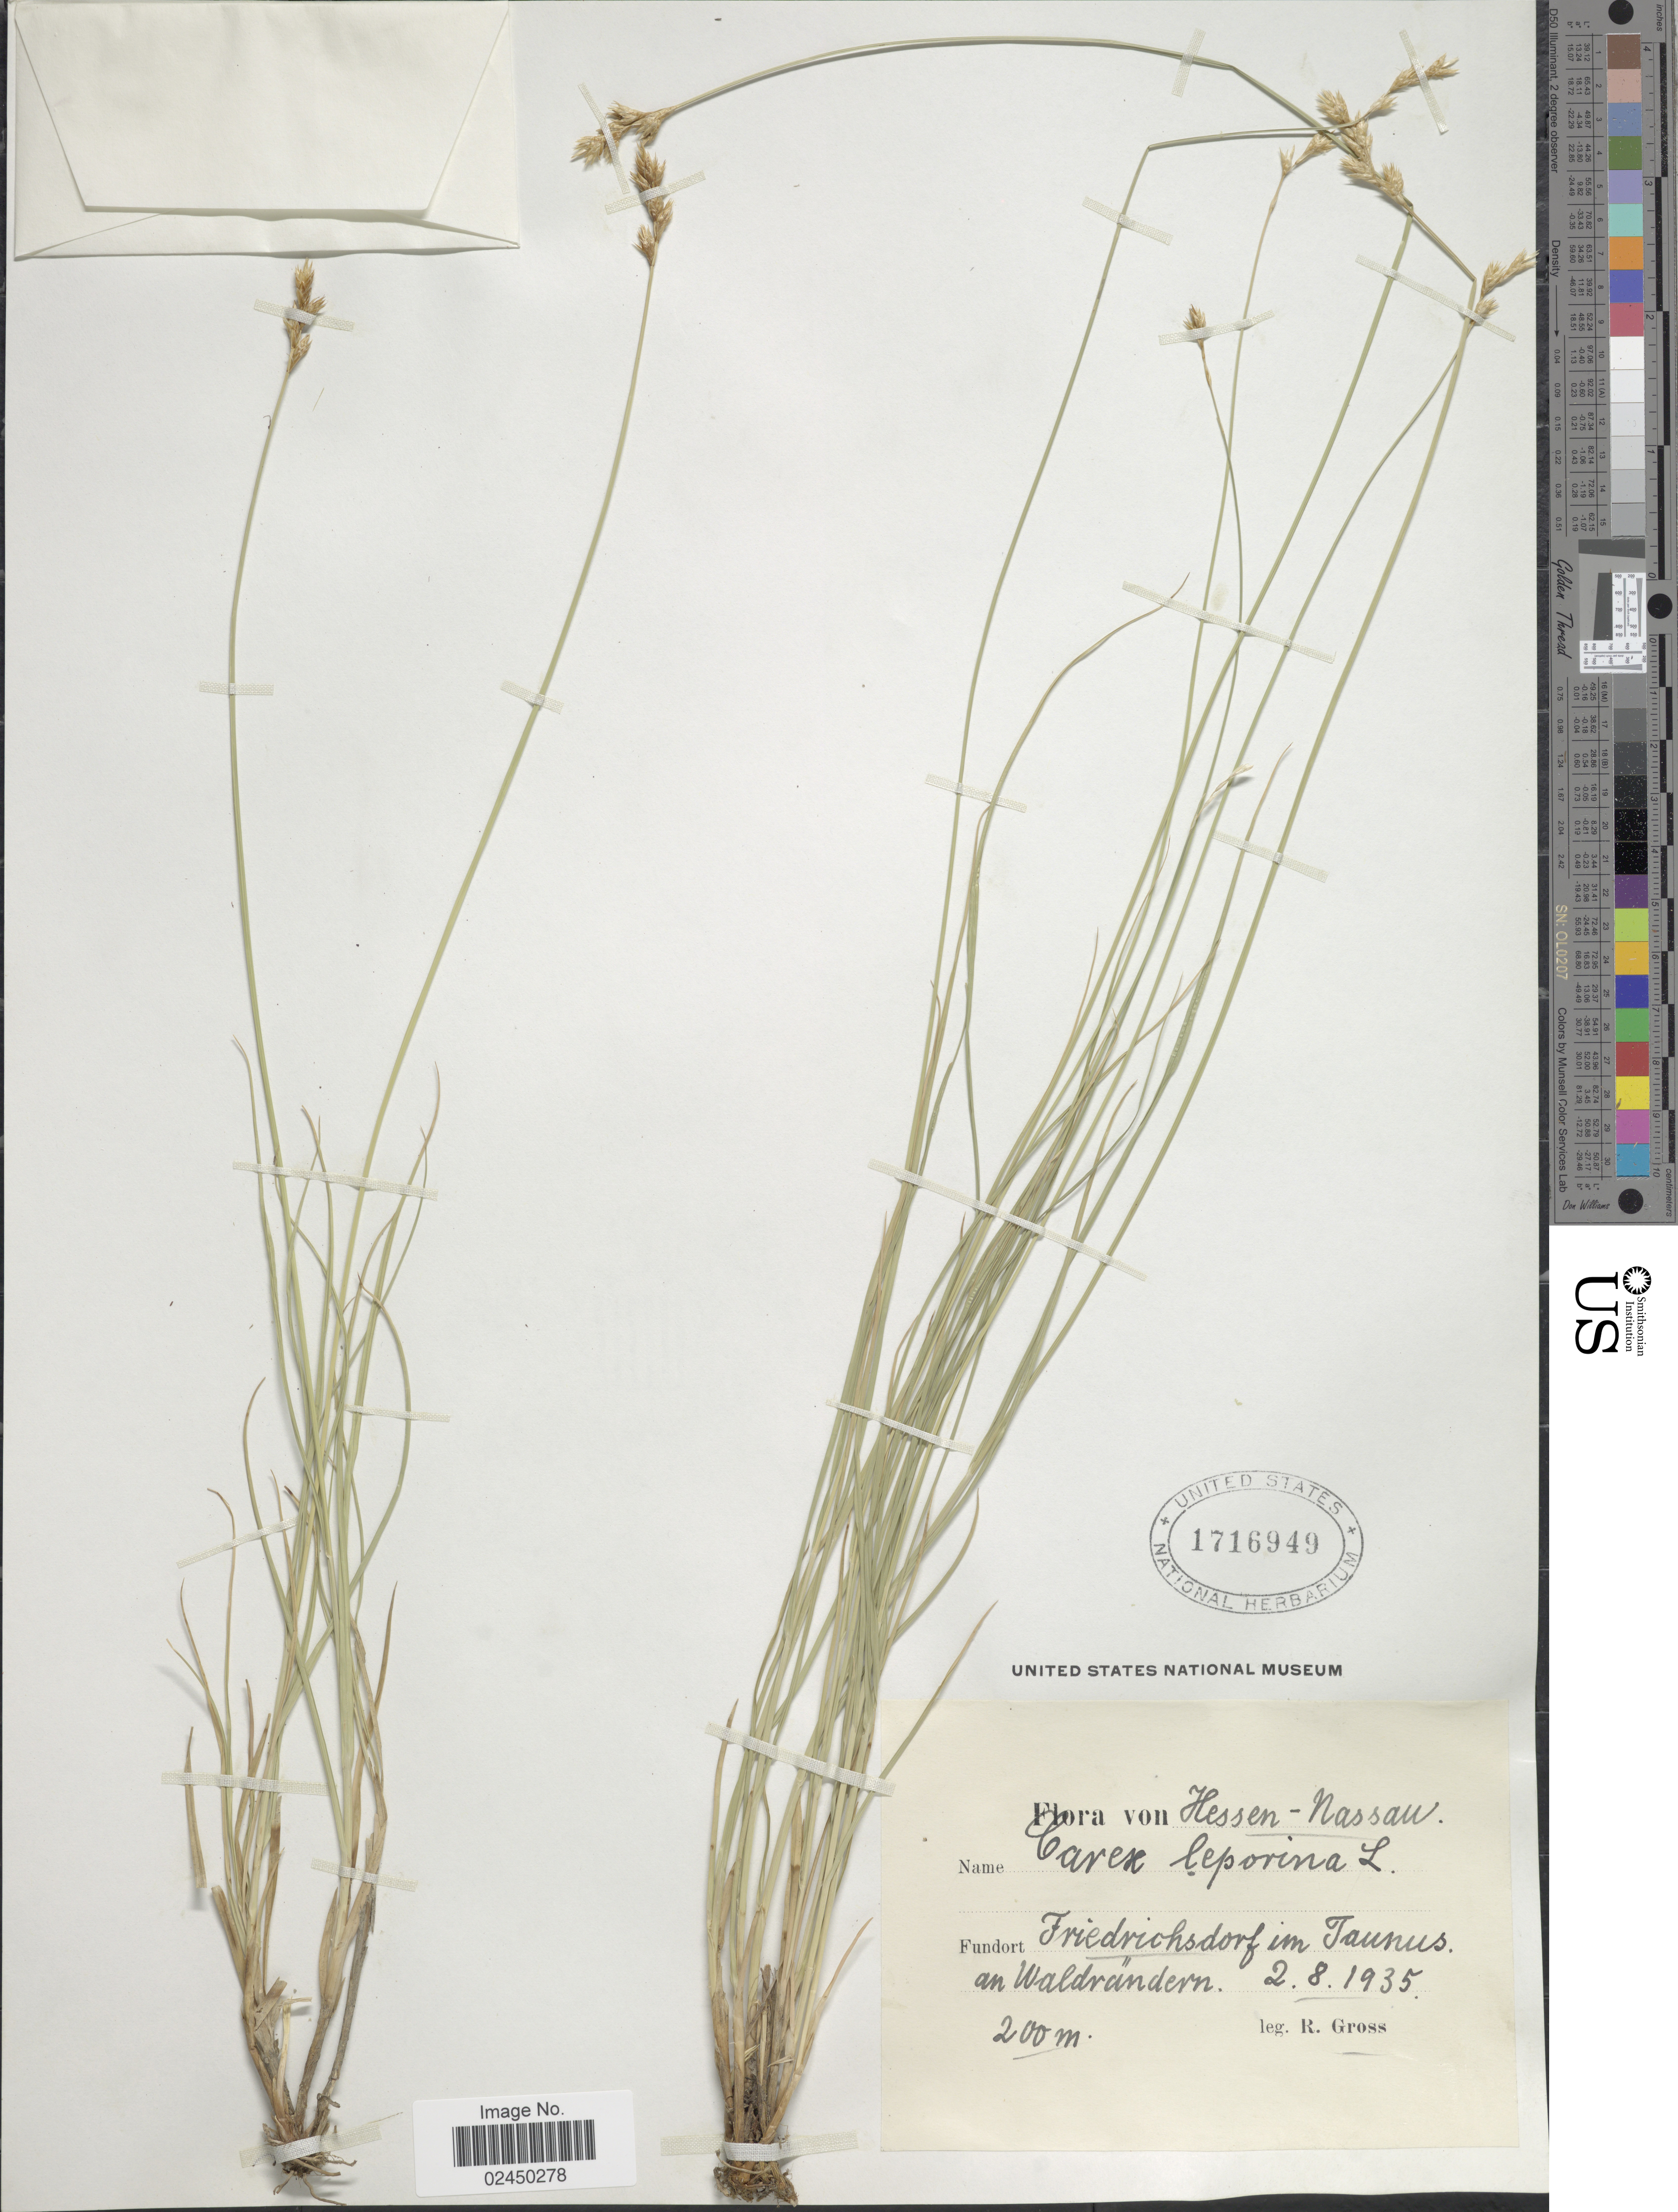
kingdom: Plantae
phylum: Tracheophyta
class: Liliopsida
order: Poales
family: Cyperaceae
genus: Carex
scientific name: Carex leporina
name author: L.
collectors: R. Gross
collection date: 1935-08-02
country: Germany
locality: Hessen-Nassai, Friedrichsdorf im Taunus an Waldrandern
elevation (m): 200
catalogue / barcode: US 1716949